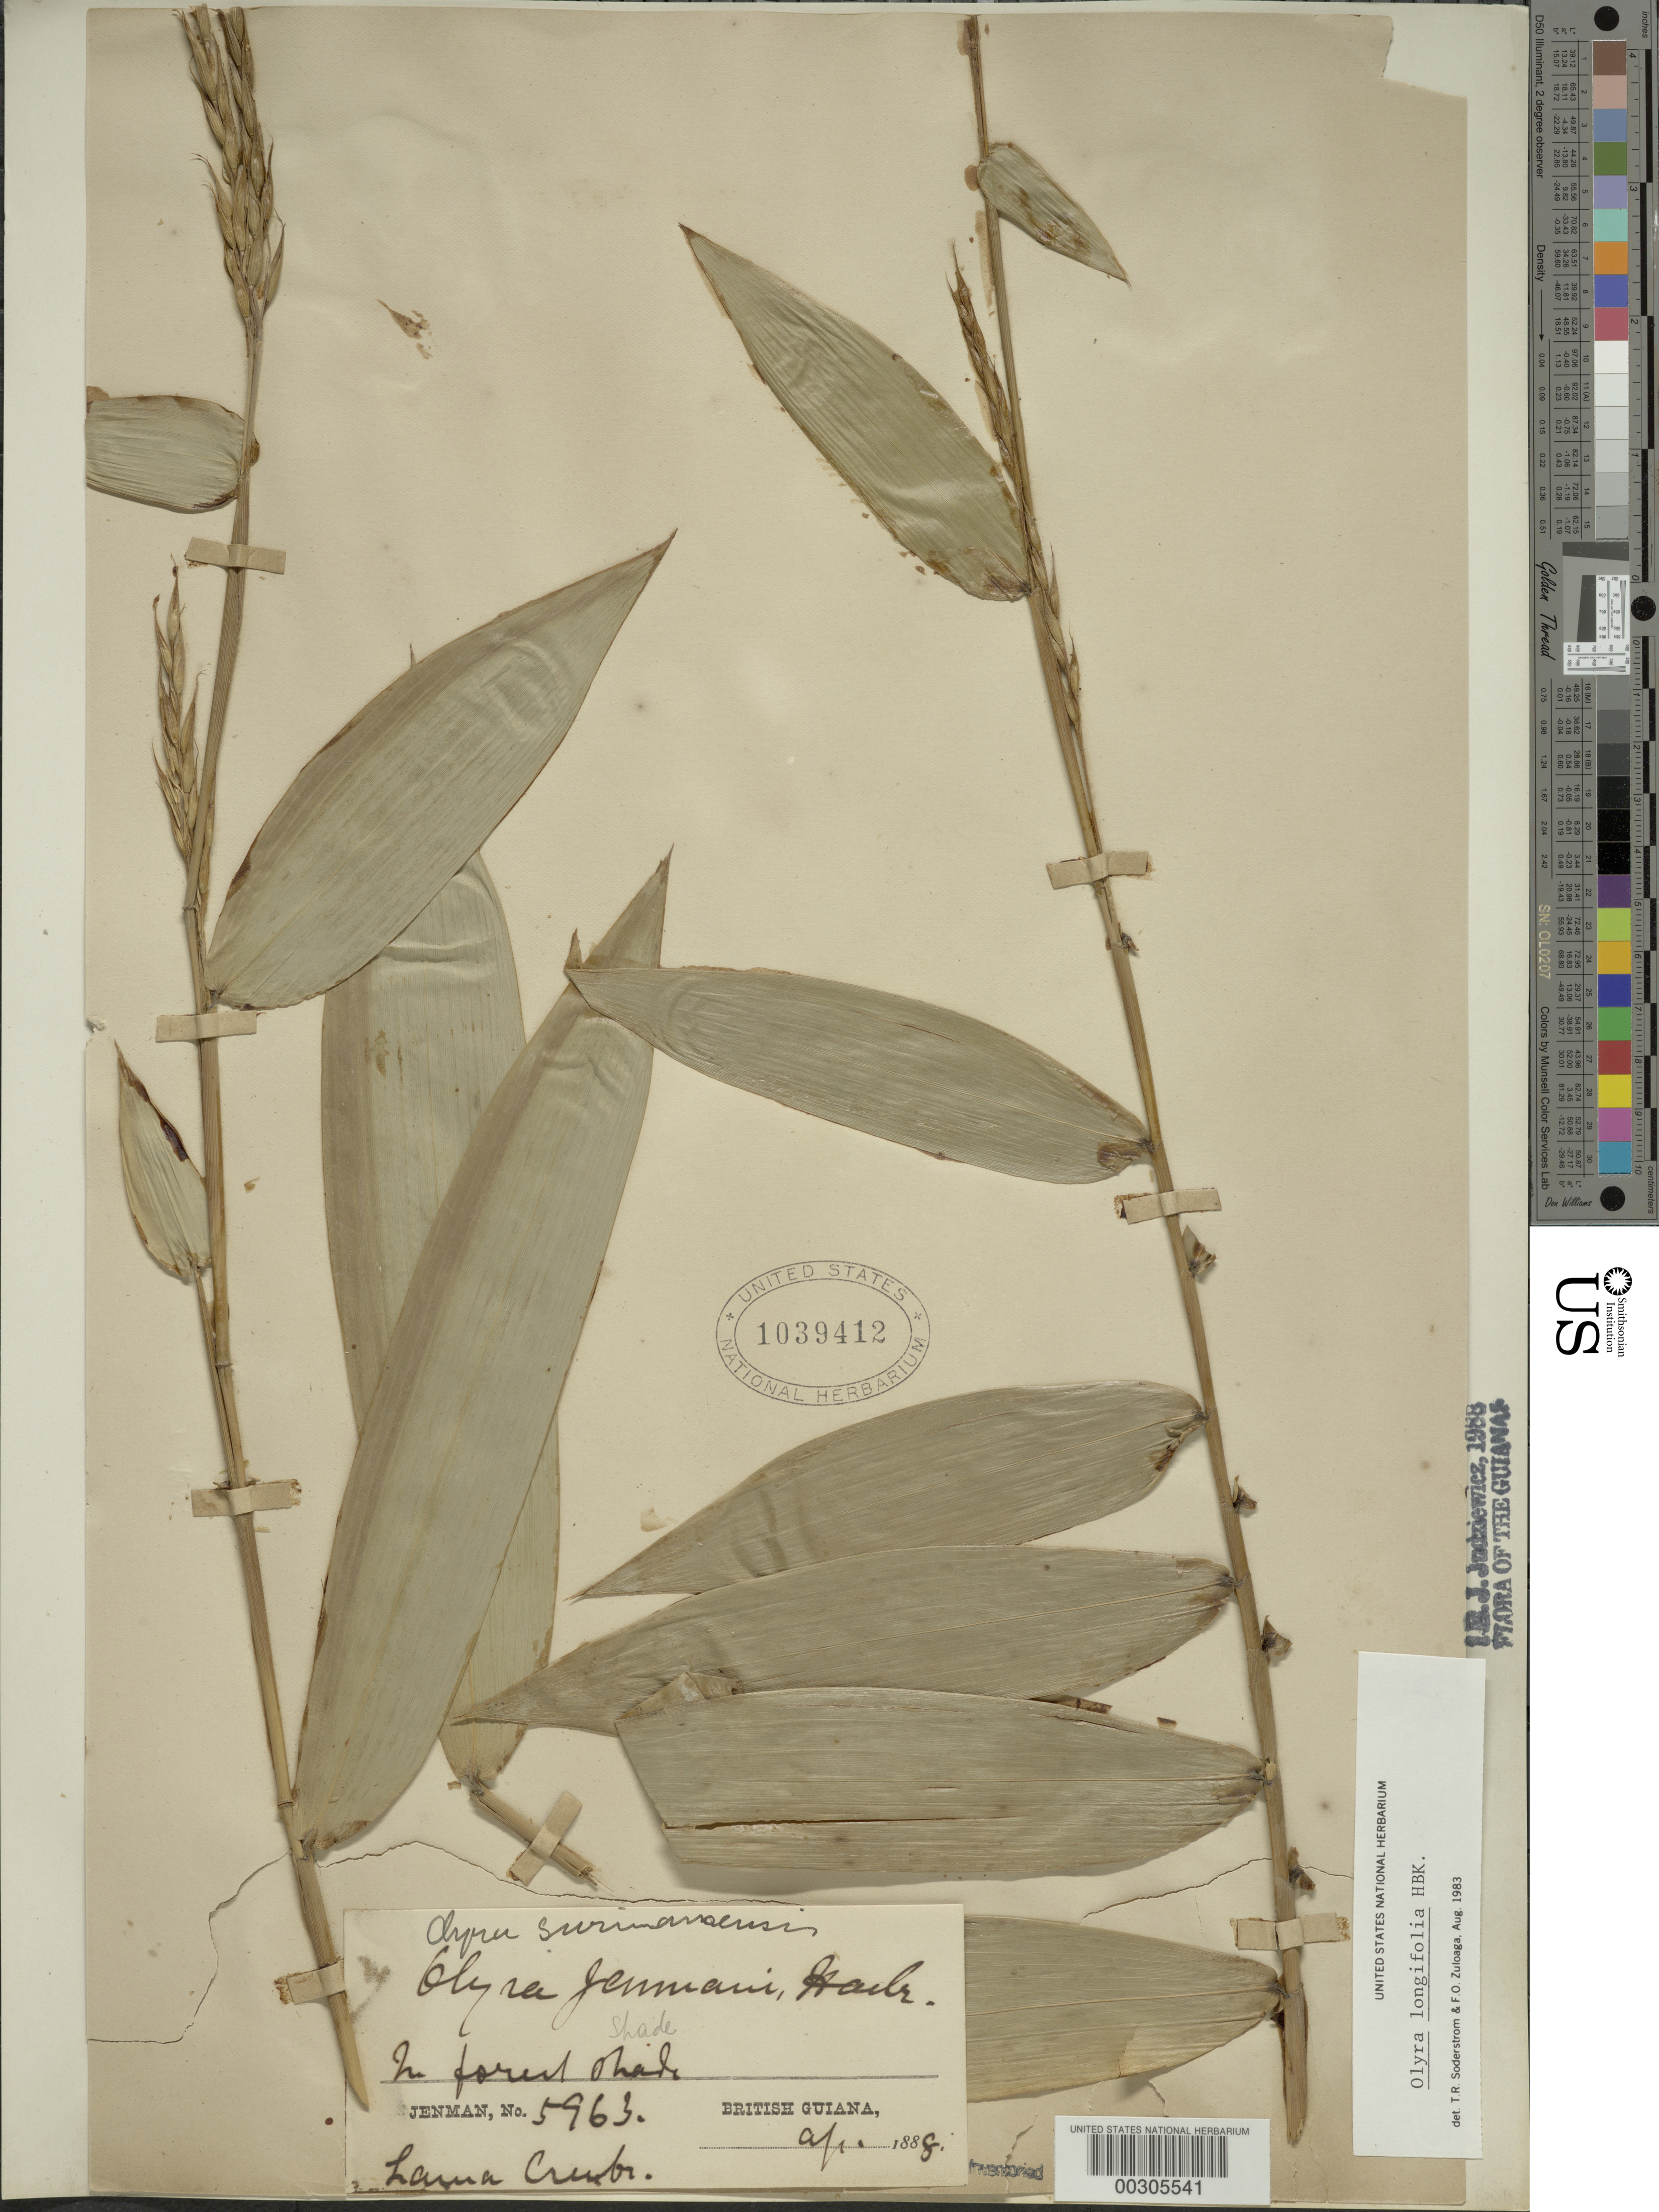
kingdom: Plantae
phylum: Tracheophyta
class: Liliopsida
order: Poales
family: Poaceae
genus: Olyra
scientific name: Olyra longifolia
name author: Kunth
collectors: G. S. Jenman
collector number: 5963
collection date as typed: Apr 1888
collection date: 1888-04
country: Guyana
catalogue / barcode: US 1039412